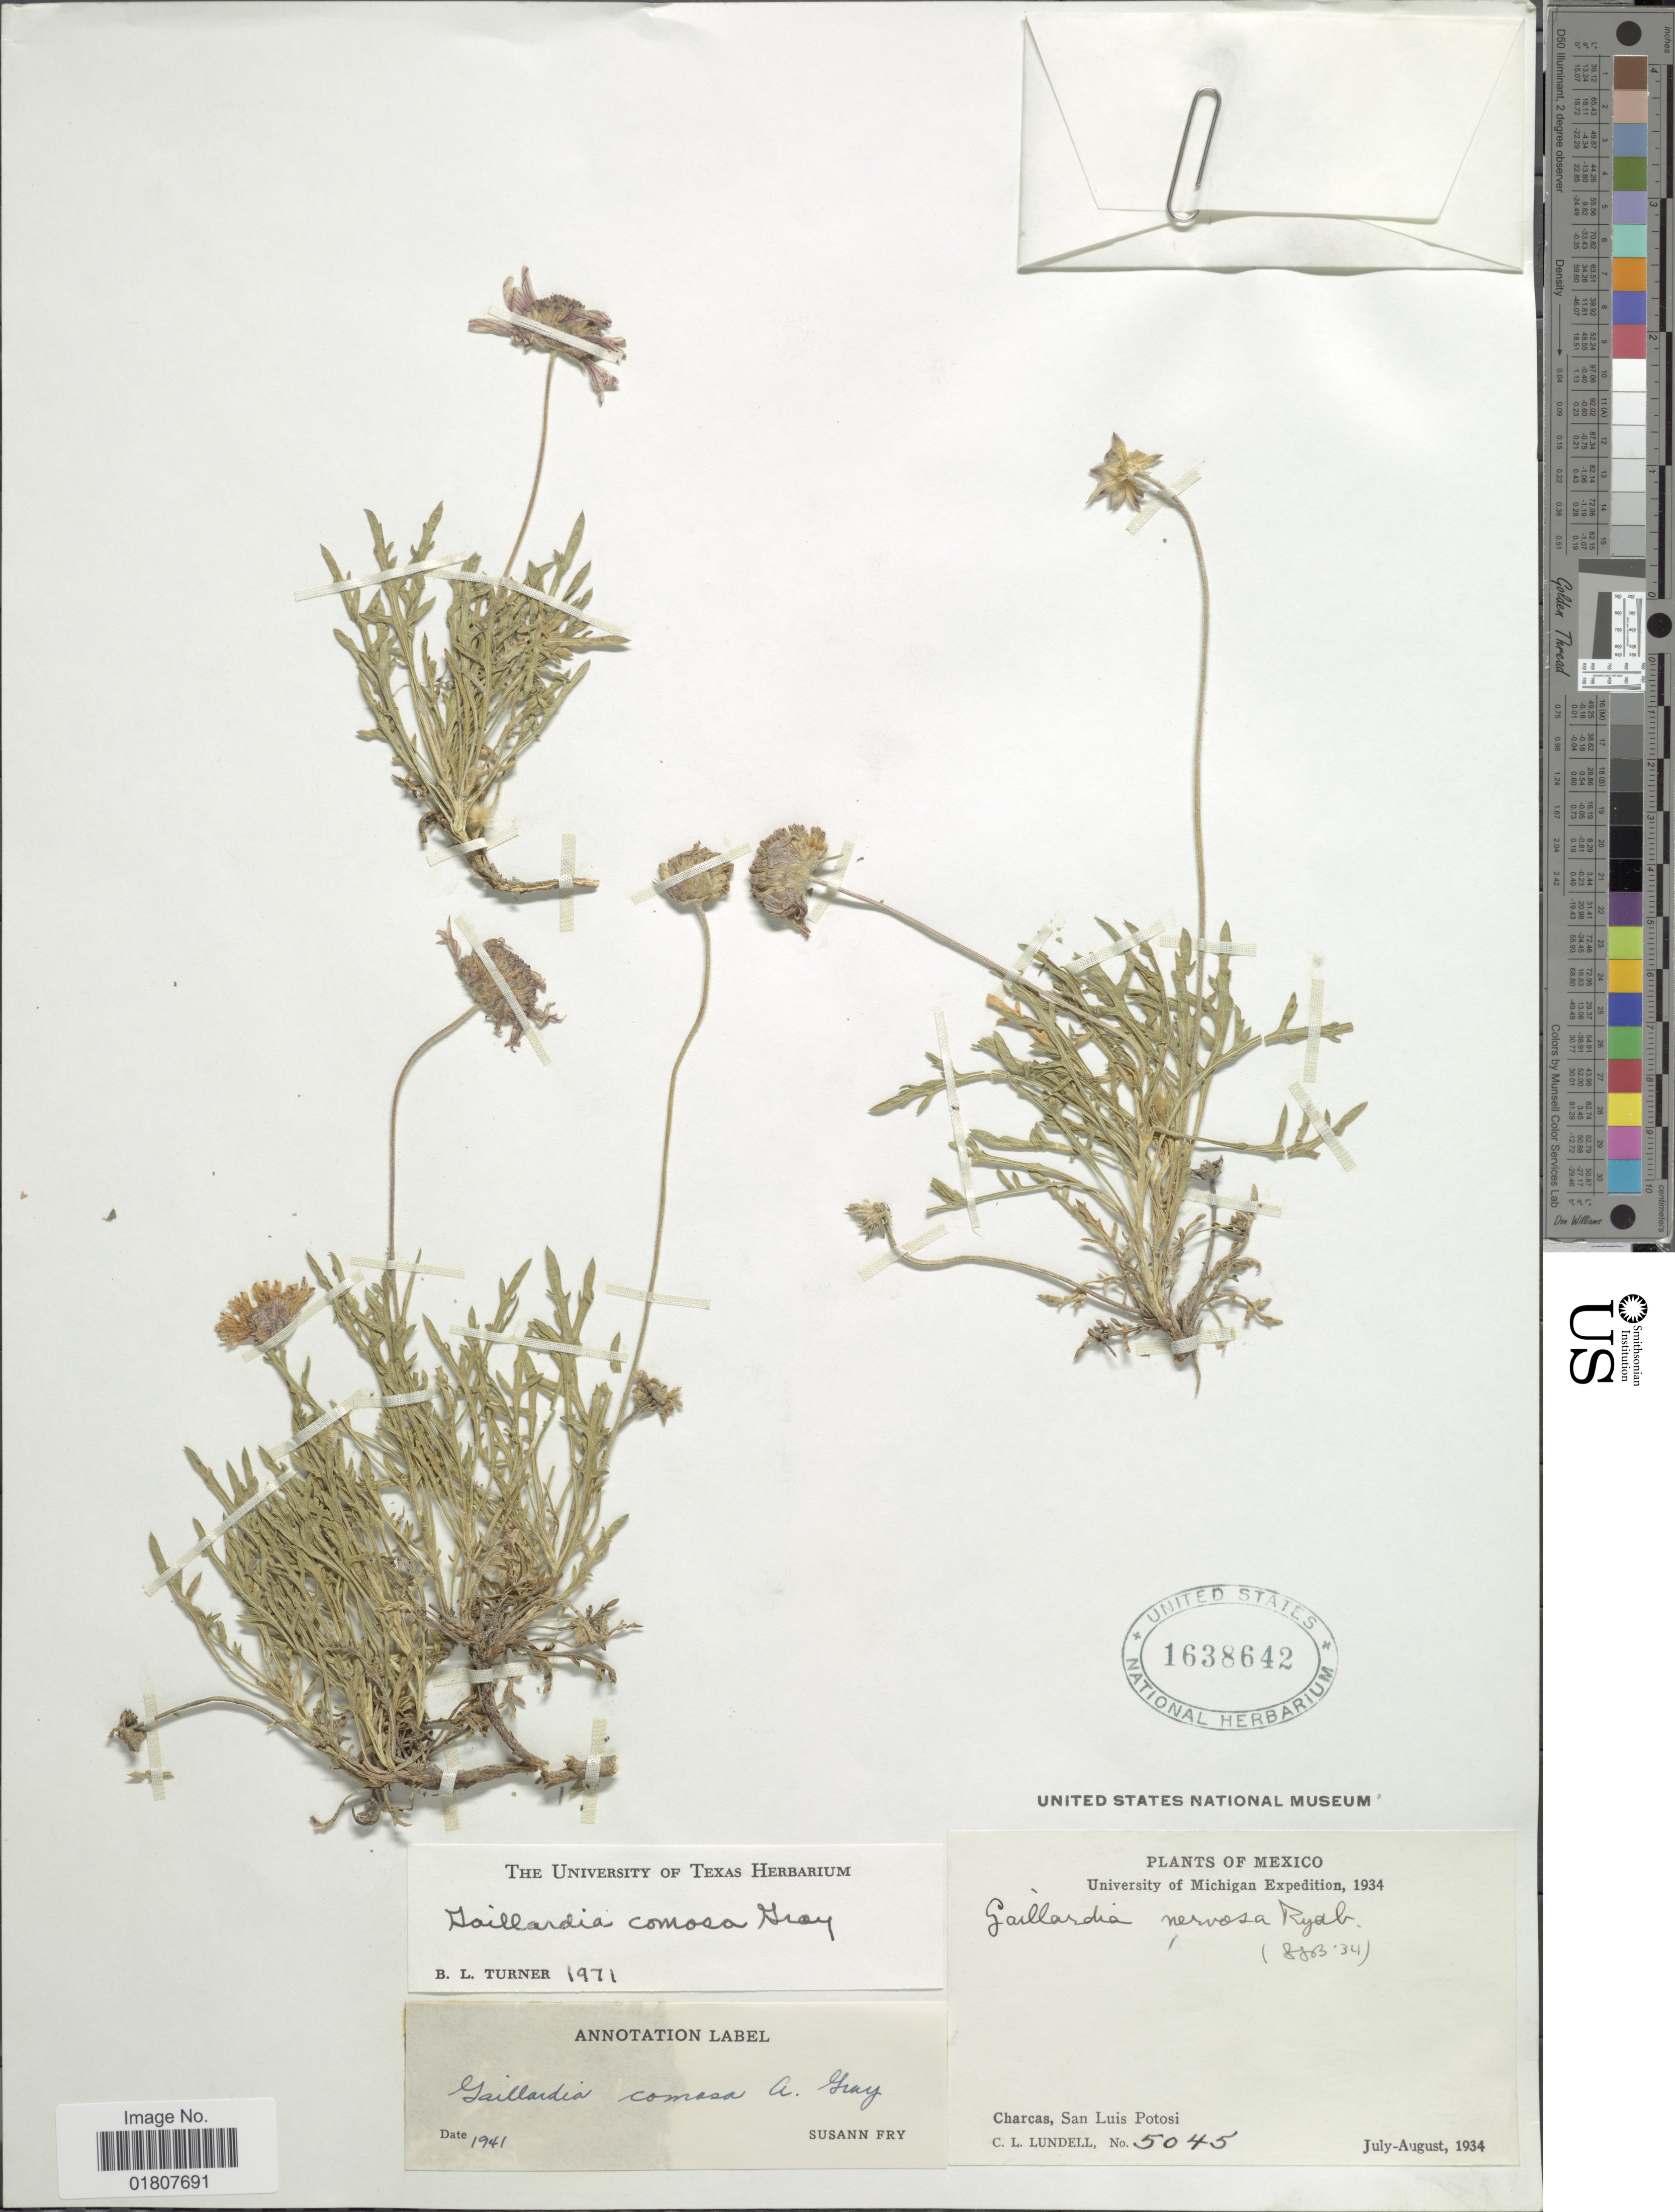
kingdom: Plantae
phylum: Tracheophyta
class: Magnoliopsida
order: Asterales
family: Asteraceae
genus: Gaillardia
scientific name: Gaillardia comosa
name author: A. Gray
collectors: C. L. Lundell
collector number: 5045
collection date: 1934-07/1934-08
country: Mexico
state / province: San Luis Potosí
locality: Charcas, San Luis Potosi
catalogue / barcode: US 1638642